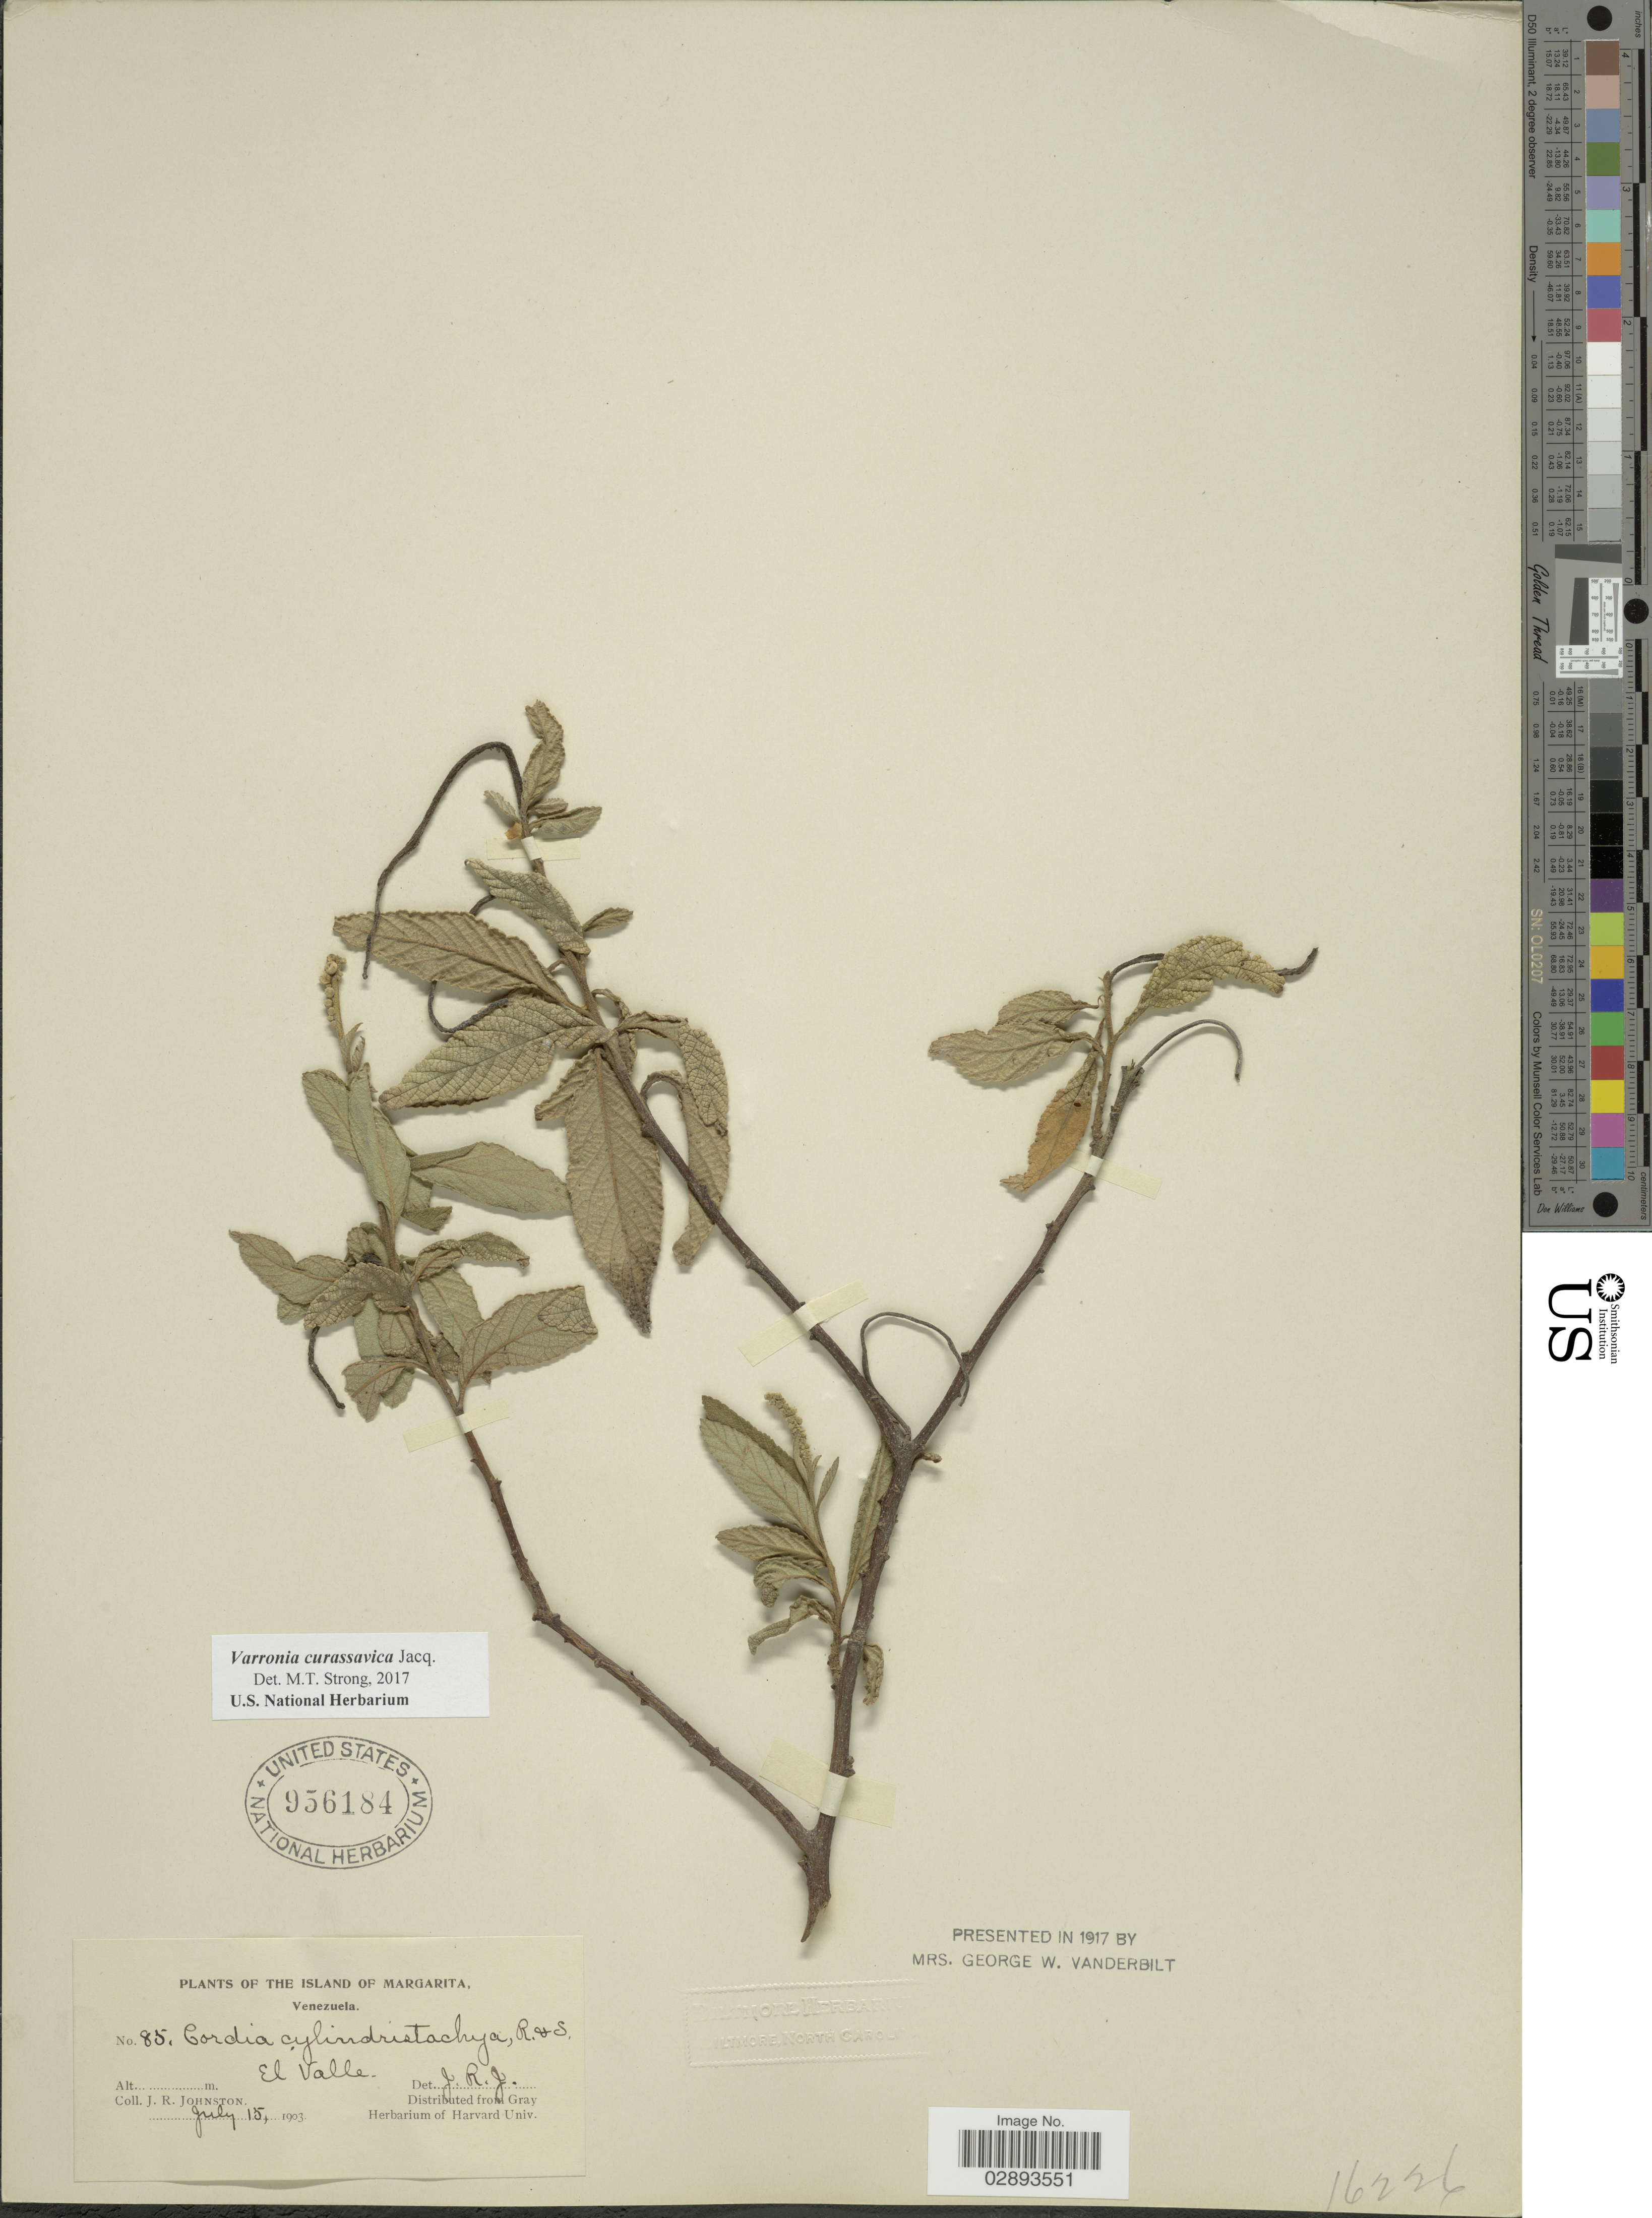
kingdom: Plantae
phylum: Tracheophyta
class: Magnoliopsida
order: Boraginales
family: Cordiaceae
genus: Varronia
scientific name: Varronia curassavica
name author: Jacq.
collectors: J. Johnston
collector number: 85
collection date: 1903-07-15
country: Venezuela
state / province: Nueva Esparta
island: Margarita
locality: The Island of Margarita, El Valle.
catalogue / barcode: US 956184